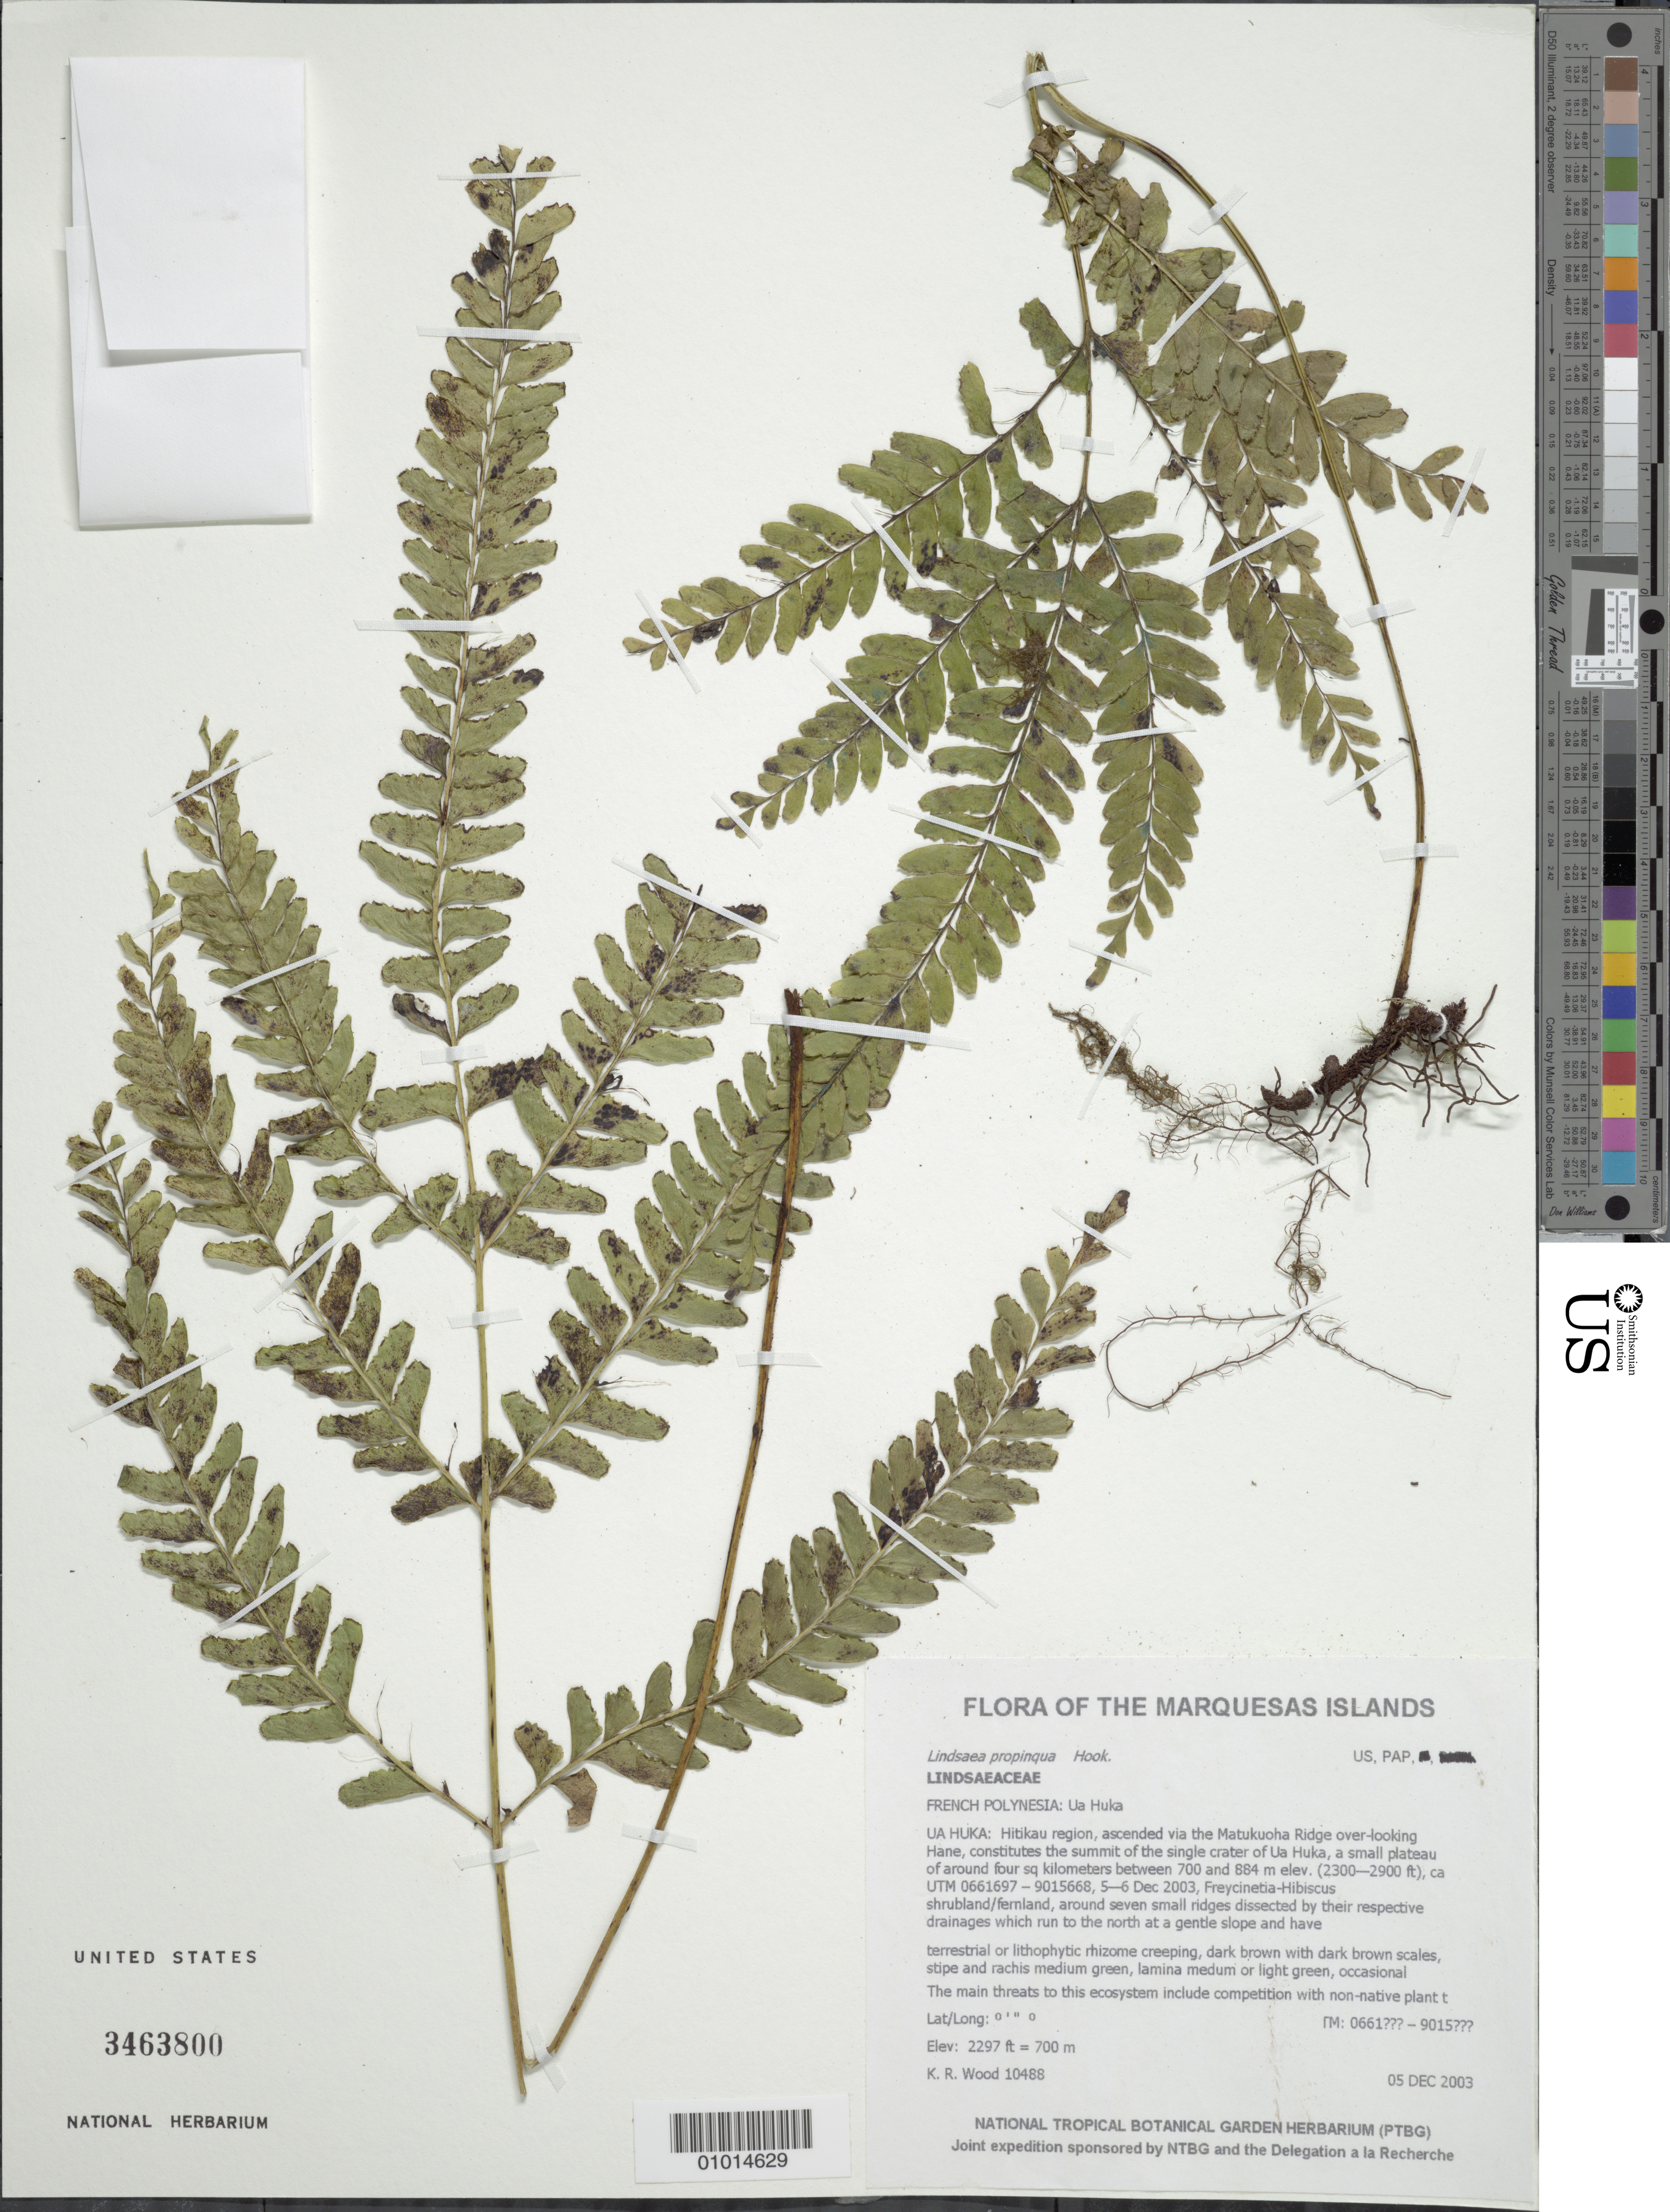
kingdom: Plantae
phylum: Tracheophyta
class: Polypodiopsida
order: Polypodiales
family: Lindsaeaceae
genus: Lindsaea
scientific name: Lindsaea propinqua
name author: Hook.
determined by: Wood, Kenneth R.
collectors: K. R. Wood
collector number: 10488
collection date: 2003-12-05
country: French Polynesia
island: Ua Huka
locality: Hitikau region, ascended via the Matukuoha Ridge over-looking Hane, constitutes the summit of the single crater of Ua Huka, a small plateau of around four sq kilometers between 700 and 884 m elev.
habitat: Freycinetia - Hibiscus shrubland/fernland, around 7 small ridges dissected by their respective drainages which run to the north a a gentle slope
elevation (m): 700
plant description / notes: Competition with non-native plant taxa or animals that could make their way up from the lower regions. The area should be biologically monitored periodically for any such threats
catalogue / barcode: US 3463800